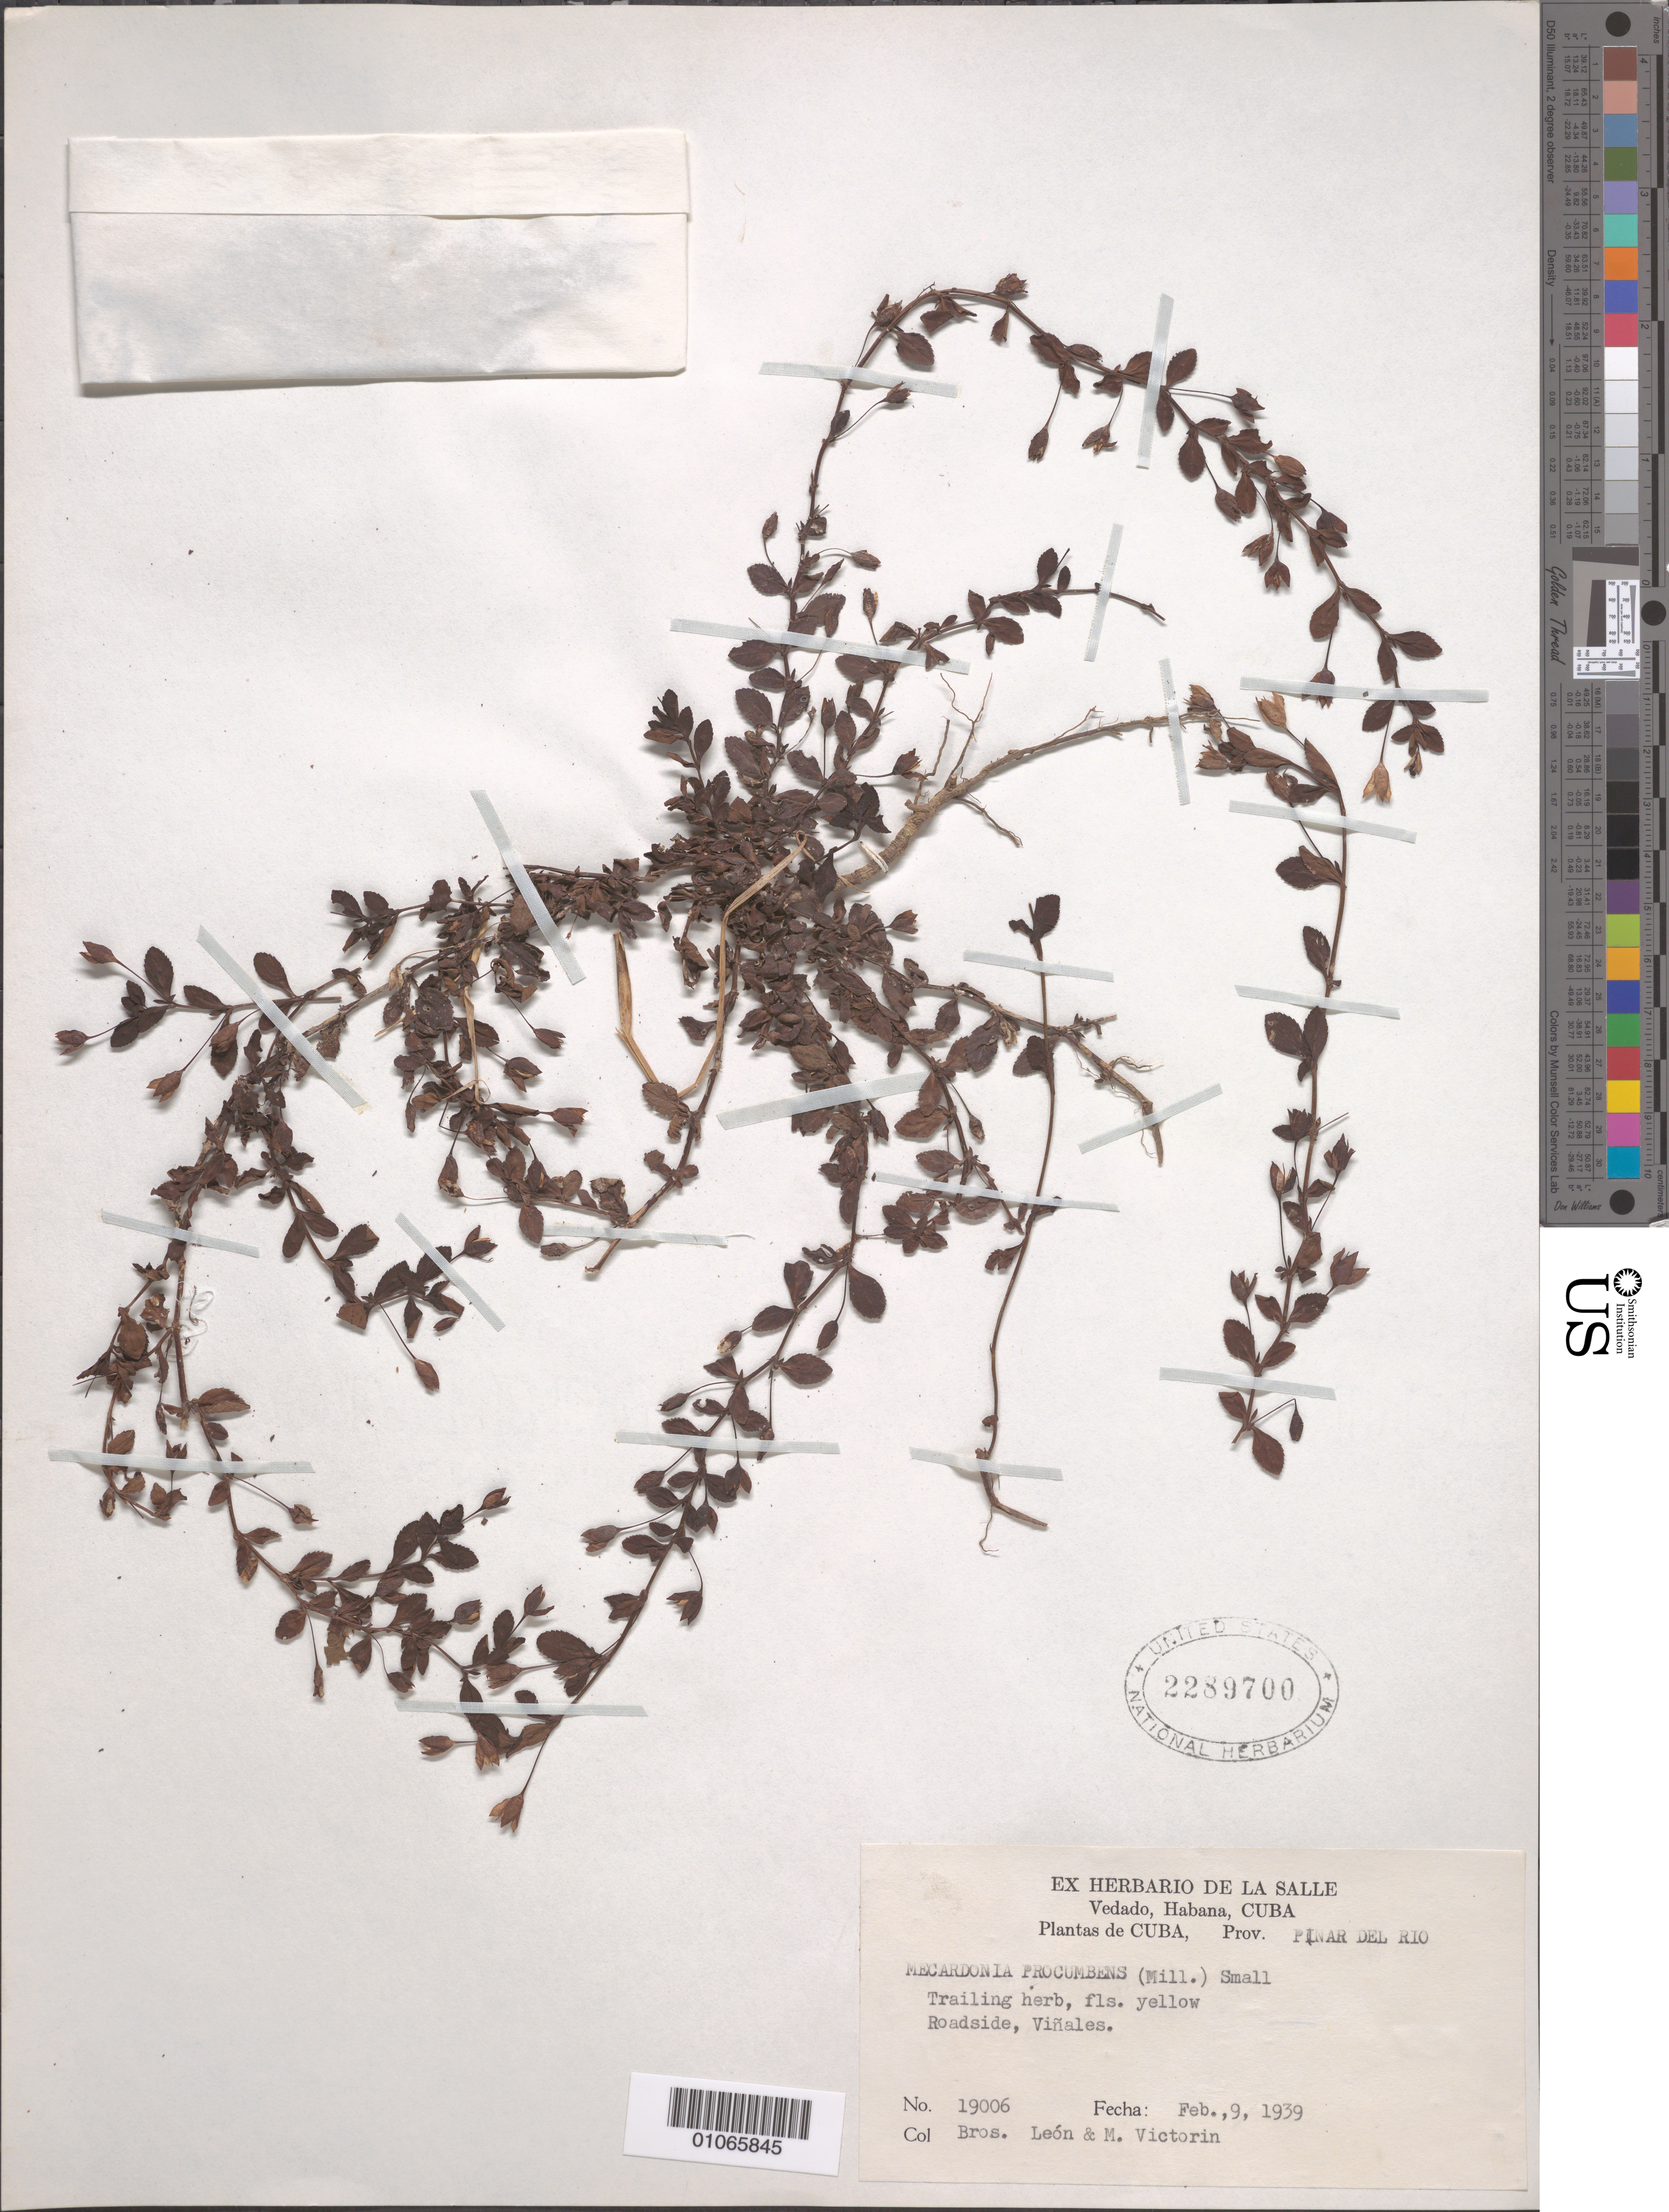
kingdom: Plantae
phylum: Tracheophyta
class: Magnoliopsida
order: Lamiales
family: Plantaginaceae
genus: Mecardonia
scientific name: Mecardonia procumbens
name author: (Mill.) Small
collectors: Bro. León & F. Victorin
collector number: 19006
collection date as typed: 09 Feb 1909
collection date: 1909-02-09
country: Cuba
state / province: Pinar del Rio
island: Cuba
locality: Roadside, Viñales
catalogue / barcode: US 2289700